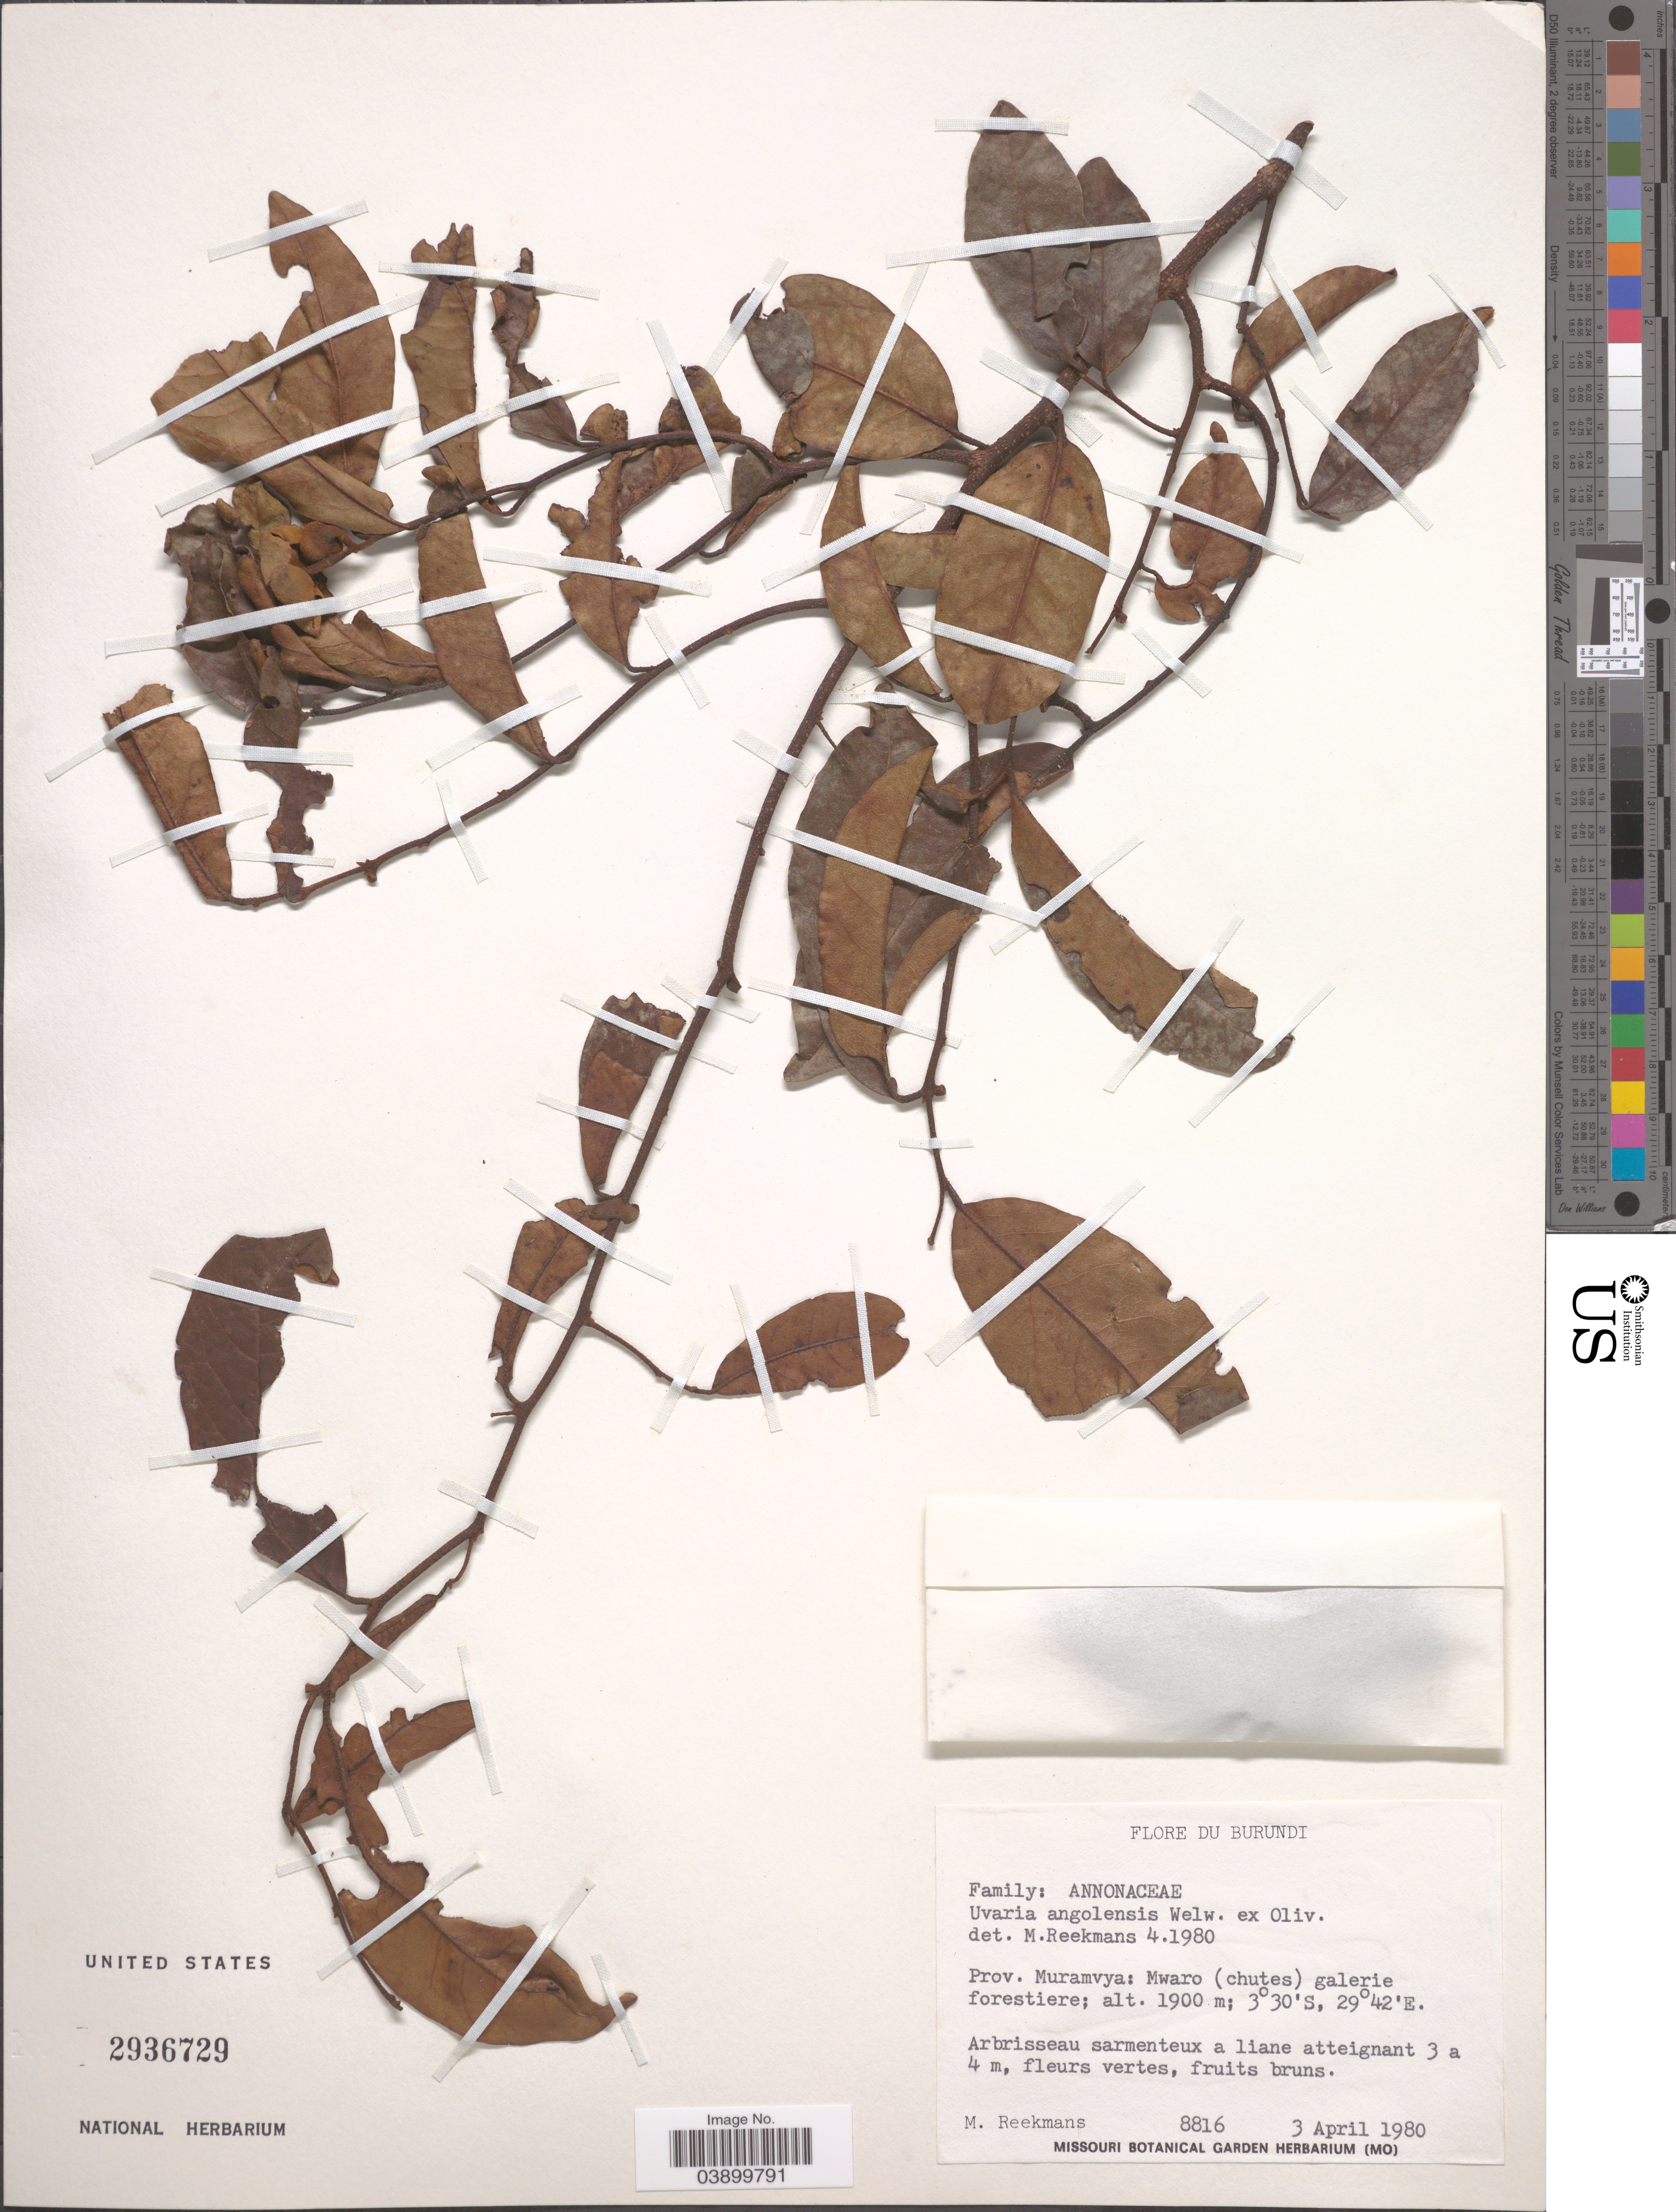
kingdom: Plantae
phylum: Tracheophyta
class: Magnoliopsida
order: Magnoliales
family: Annonaceae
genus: Uvaria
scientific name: Uvaria angolensis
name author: Welw. ex Oliv.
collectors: M. Reekmans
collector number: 8816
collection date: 1980-04-03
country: Burundi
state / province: Muramvya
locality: Mwaro (chutes) galerie forestiere.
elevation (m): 1900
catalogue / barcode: US 2936729